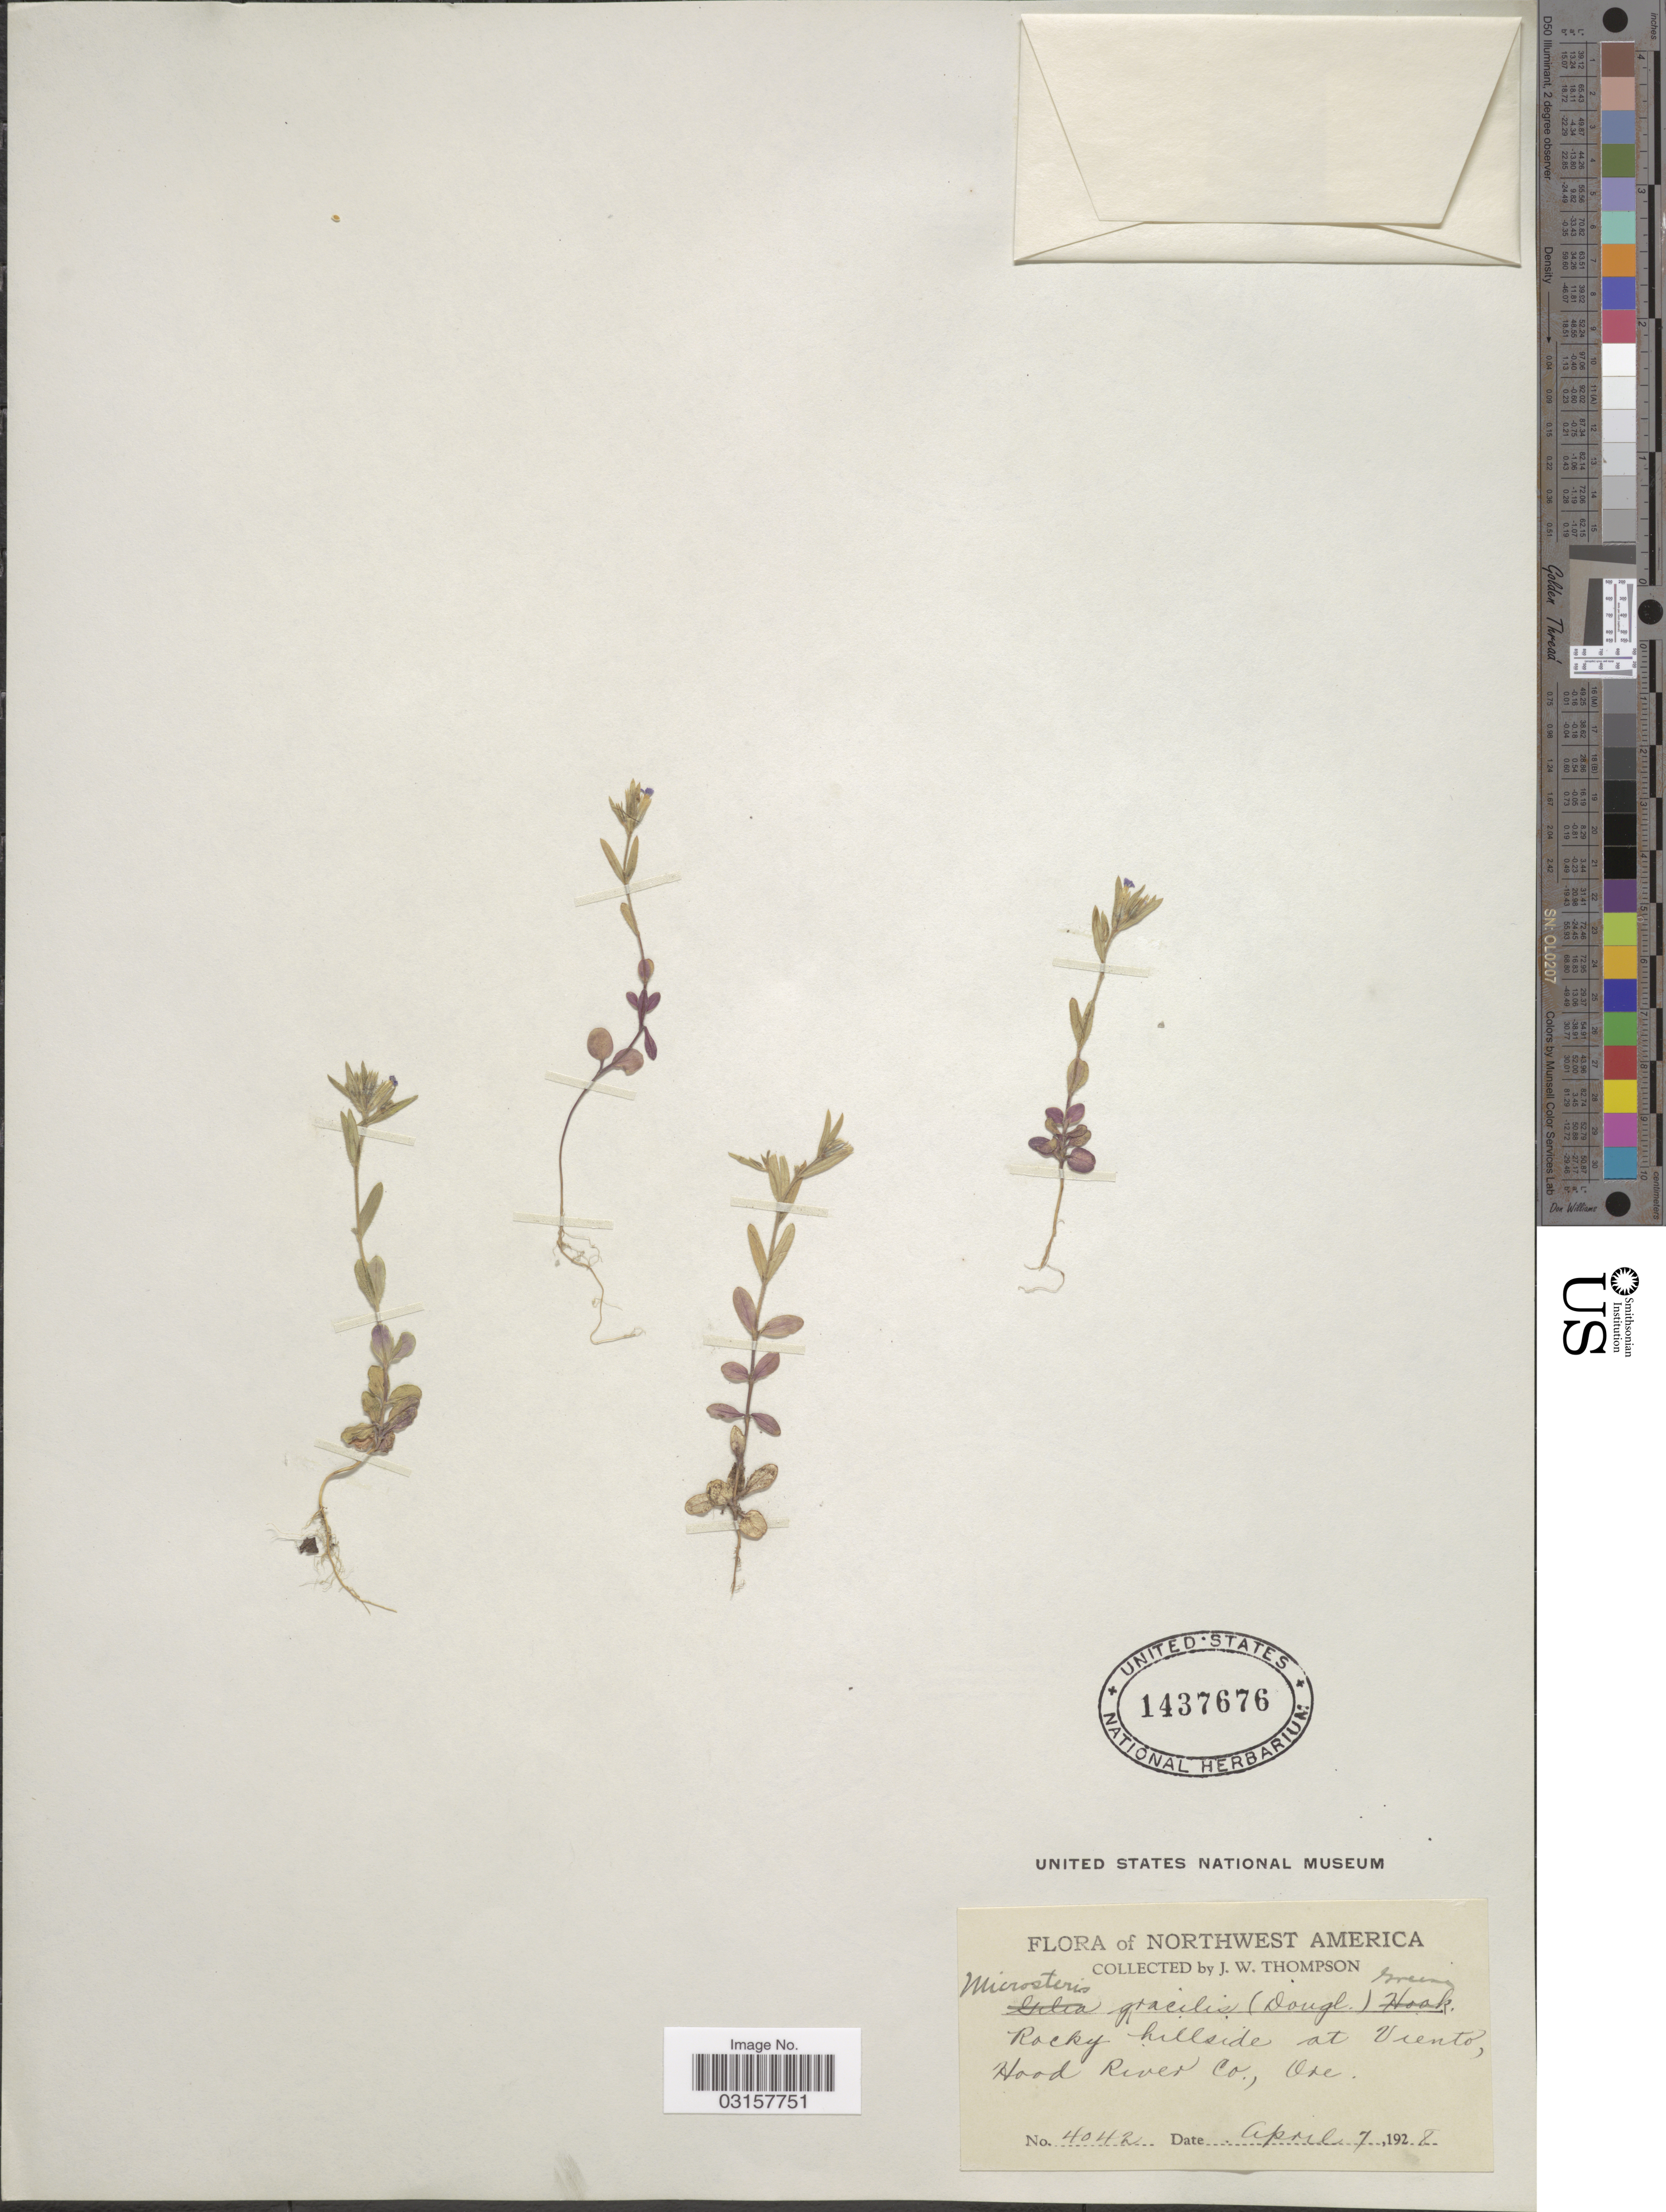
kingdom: Plantae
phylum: Tracheophyta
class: Magnoliopsida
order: Ericales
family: Polemoniaceae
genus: Microsteris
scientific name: Microsteris gracilis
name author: (Hook.) Greene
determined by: (US) Smithsonian Institution - National Museum of Natural History - Department of Botany (UNITED STATES)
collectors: J. Thompson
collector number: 4042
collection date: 1928-04-07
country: United States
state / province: Oregon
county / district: Hood River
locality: Northwest America. Rocky hillside at Viento, Hood River Co.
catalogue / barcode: US 1437676